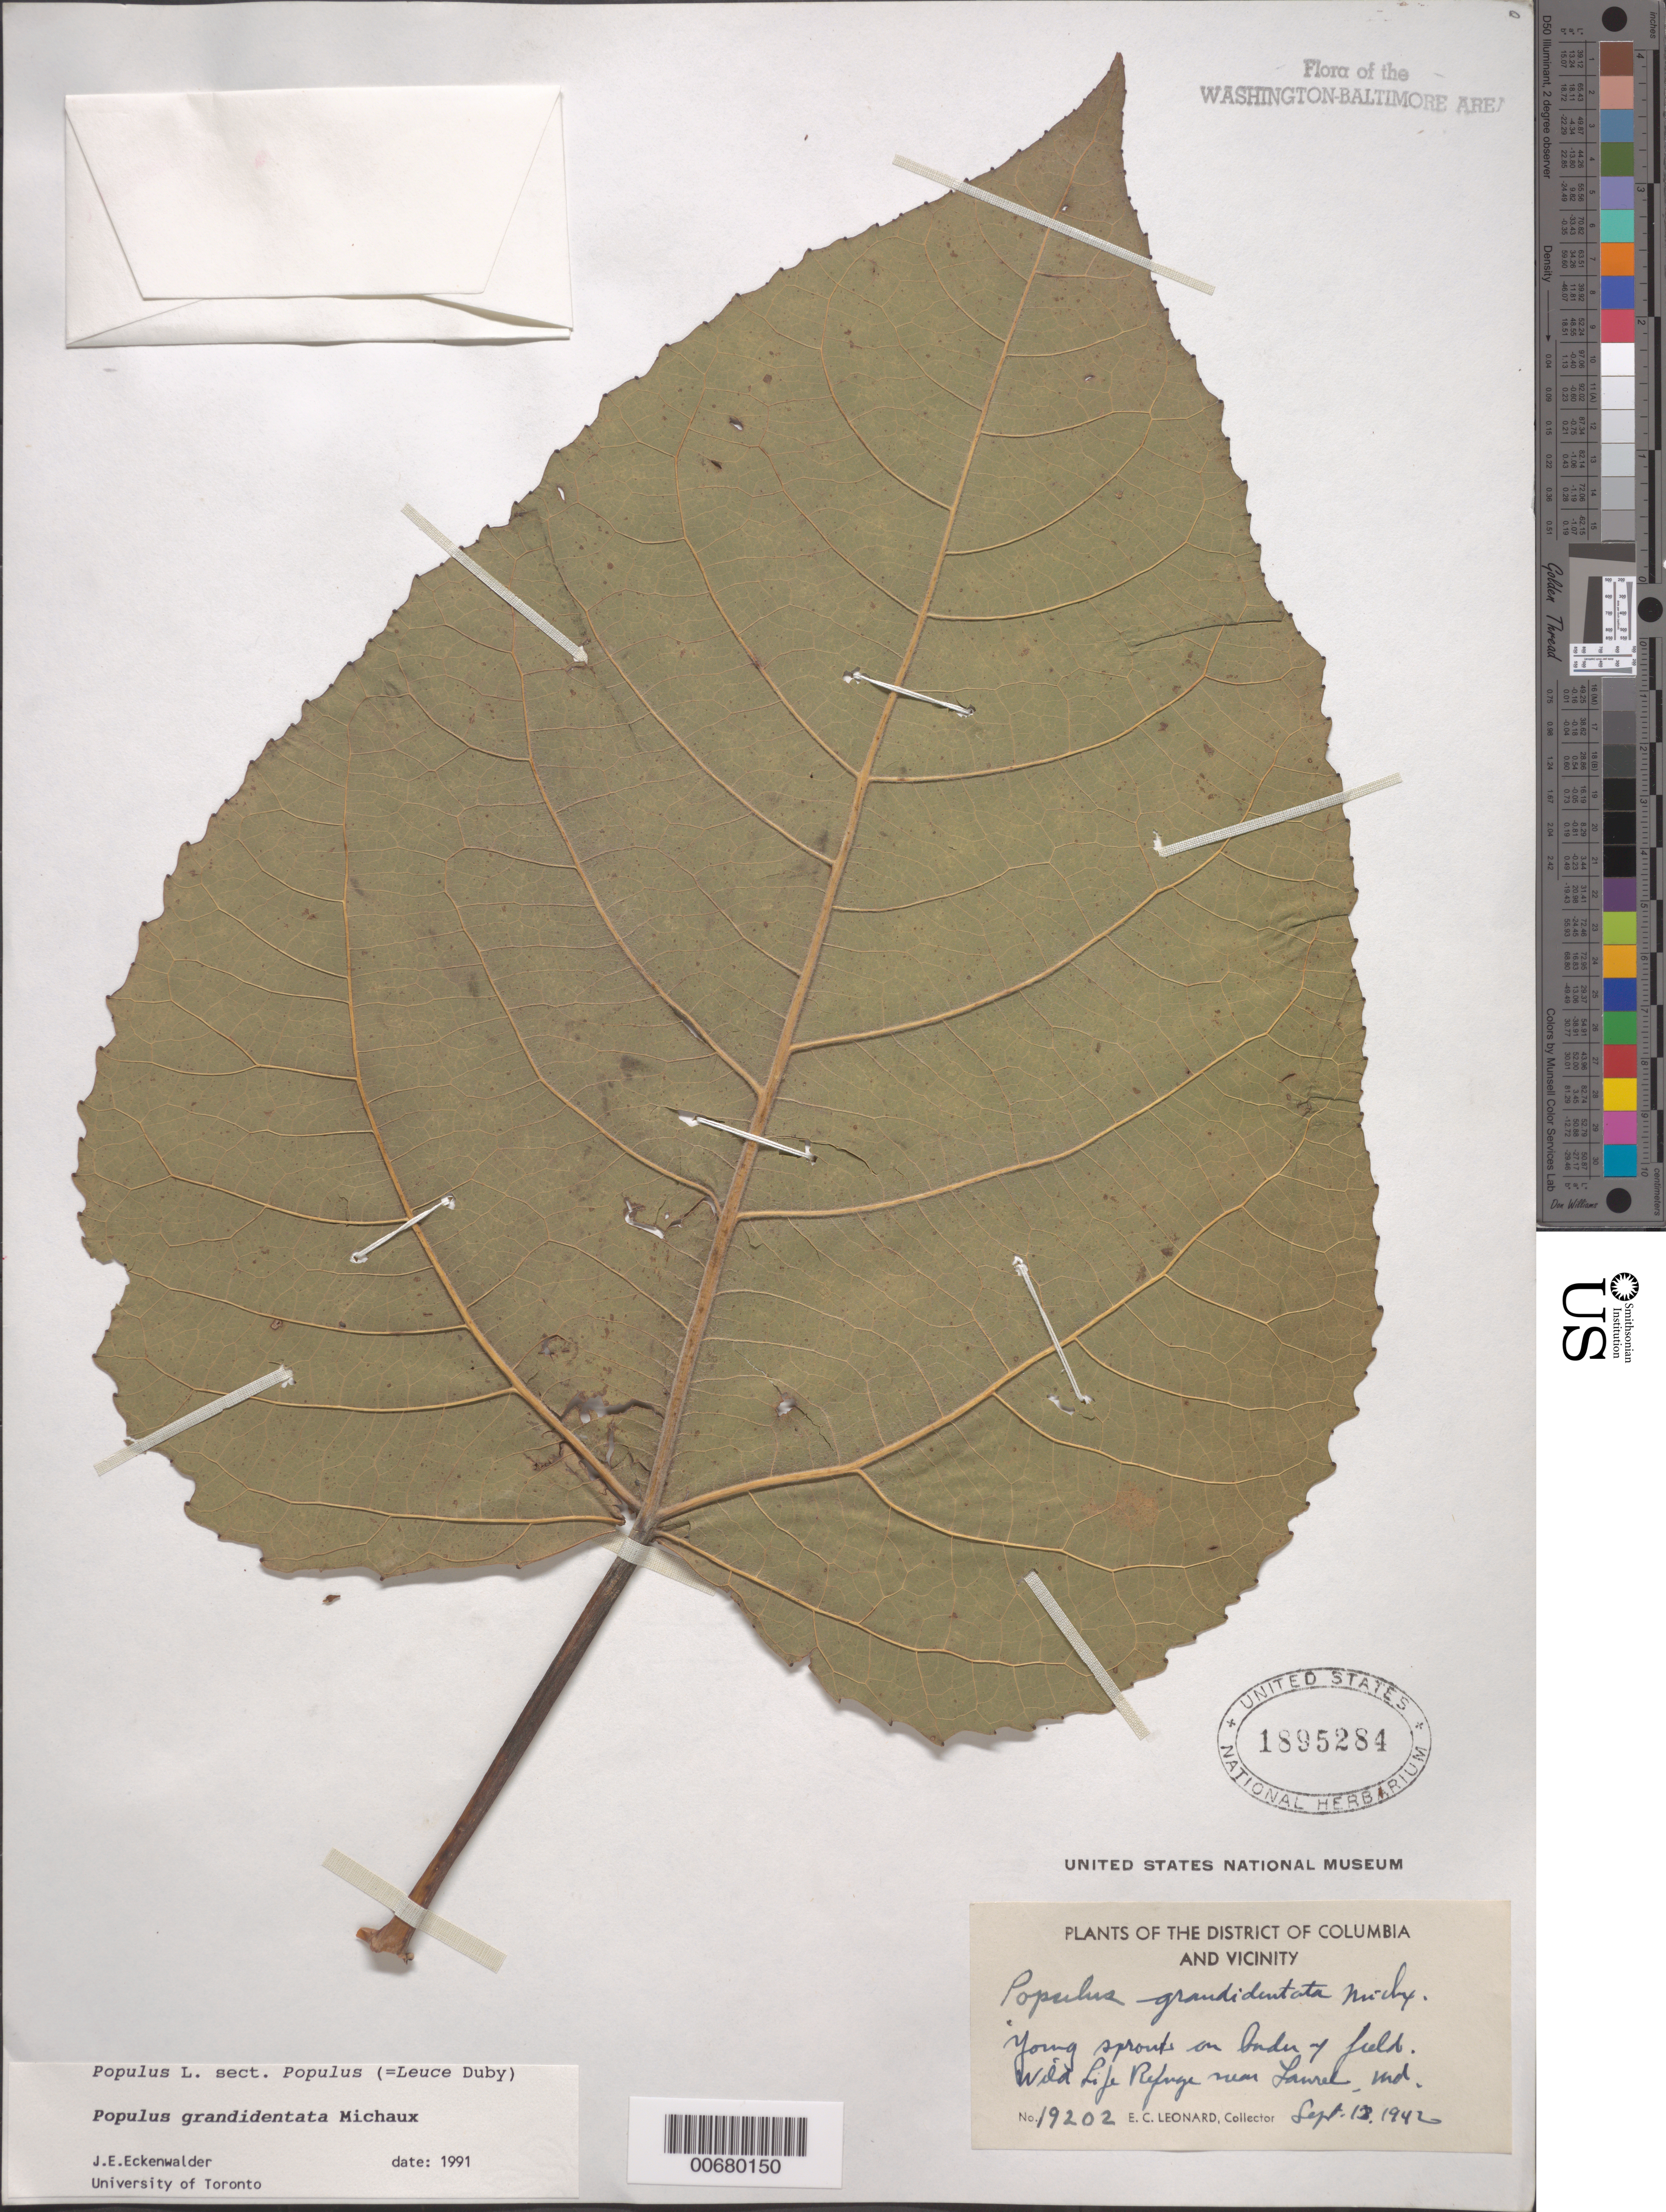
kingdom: Plantae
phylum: Tracheophyta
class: Magnoliopsida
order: Malpighiales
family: Salicaceae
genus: Populus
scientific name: Populus grandidentata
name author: Michx.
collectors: E. C. Leonard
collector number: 19202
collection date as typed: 13 Sep 1942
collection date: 1942-09-13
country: United States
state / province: Maryland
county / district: Prince George's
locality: Laurel, Wildlife Reservation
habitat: Young sprouts on border of field.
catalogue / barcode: US 1895284